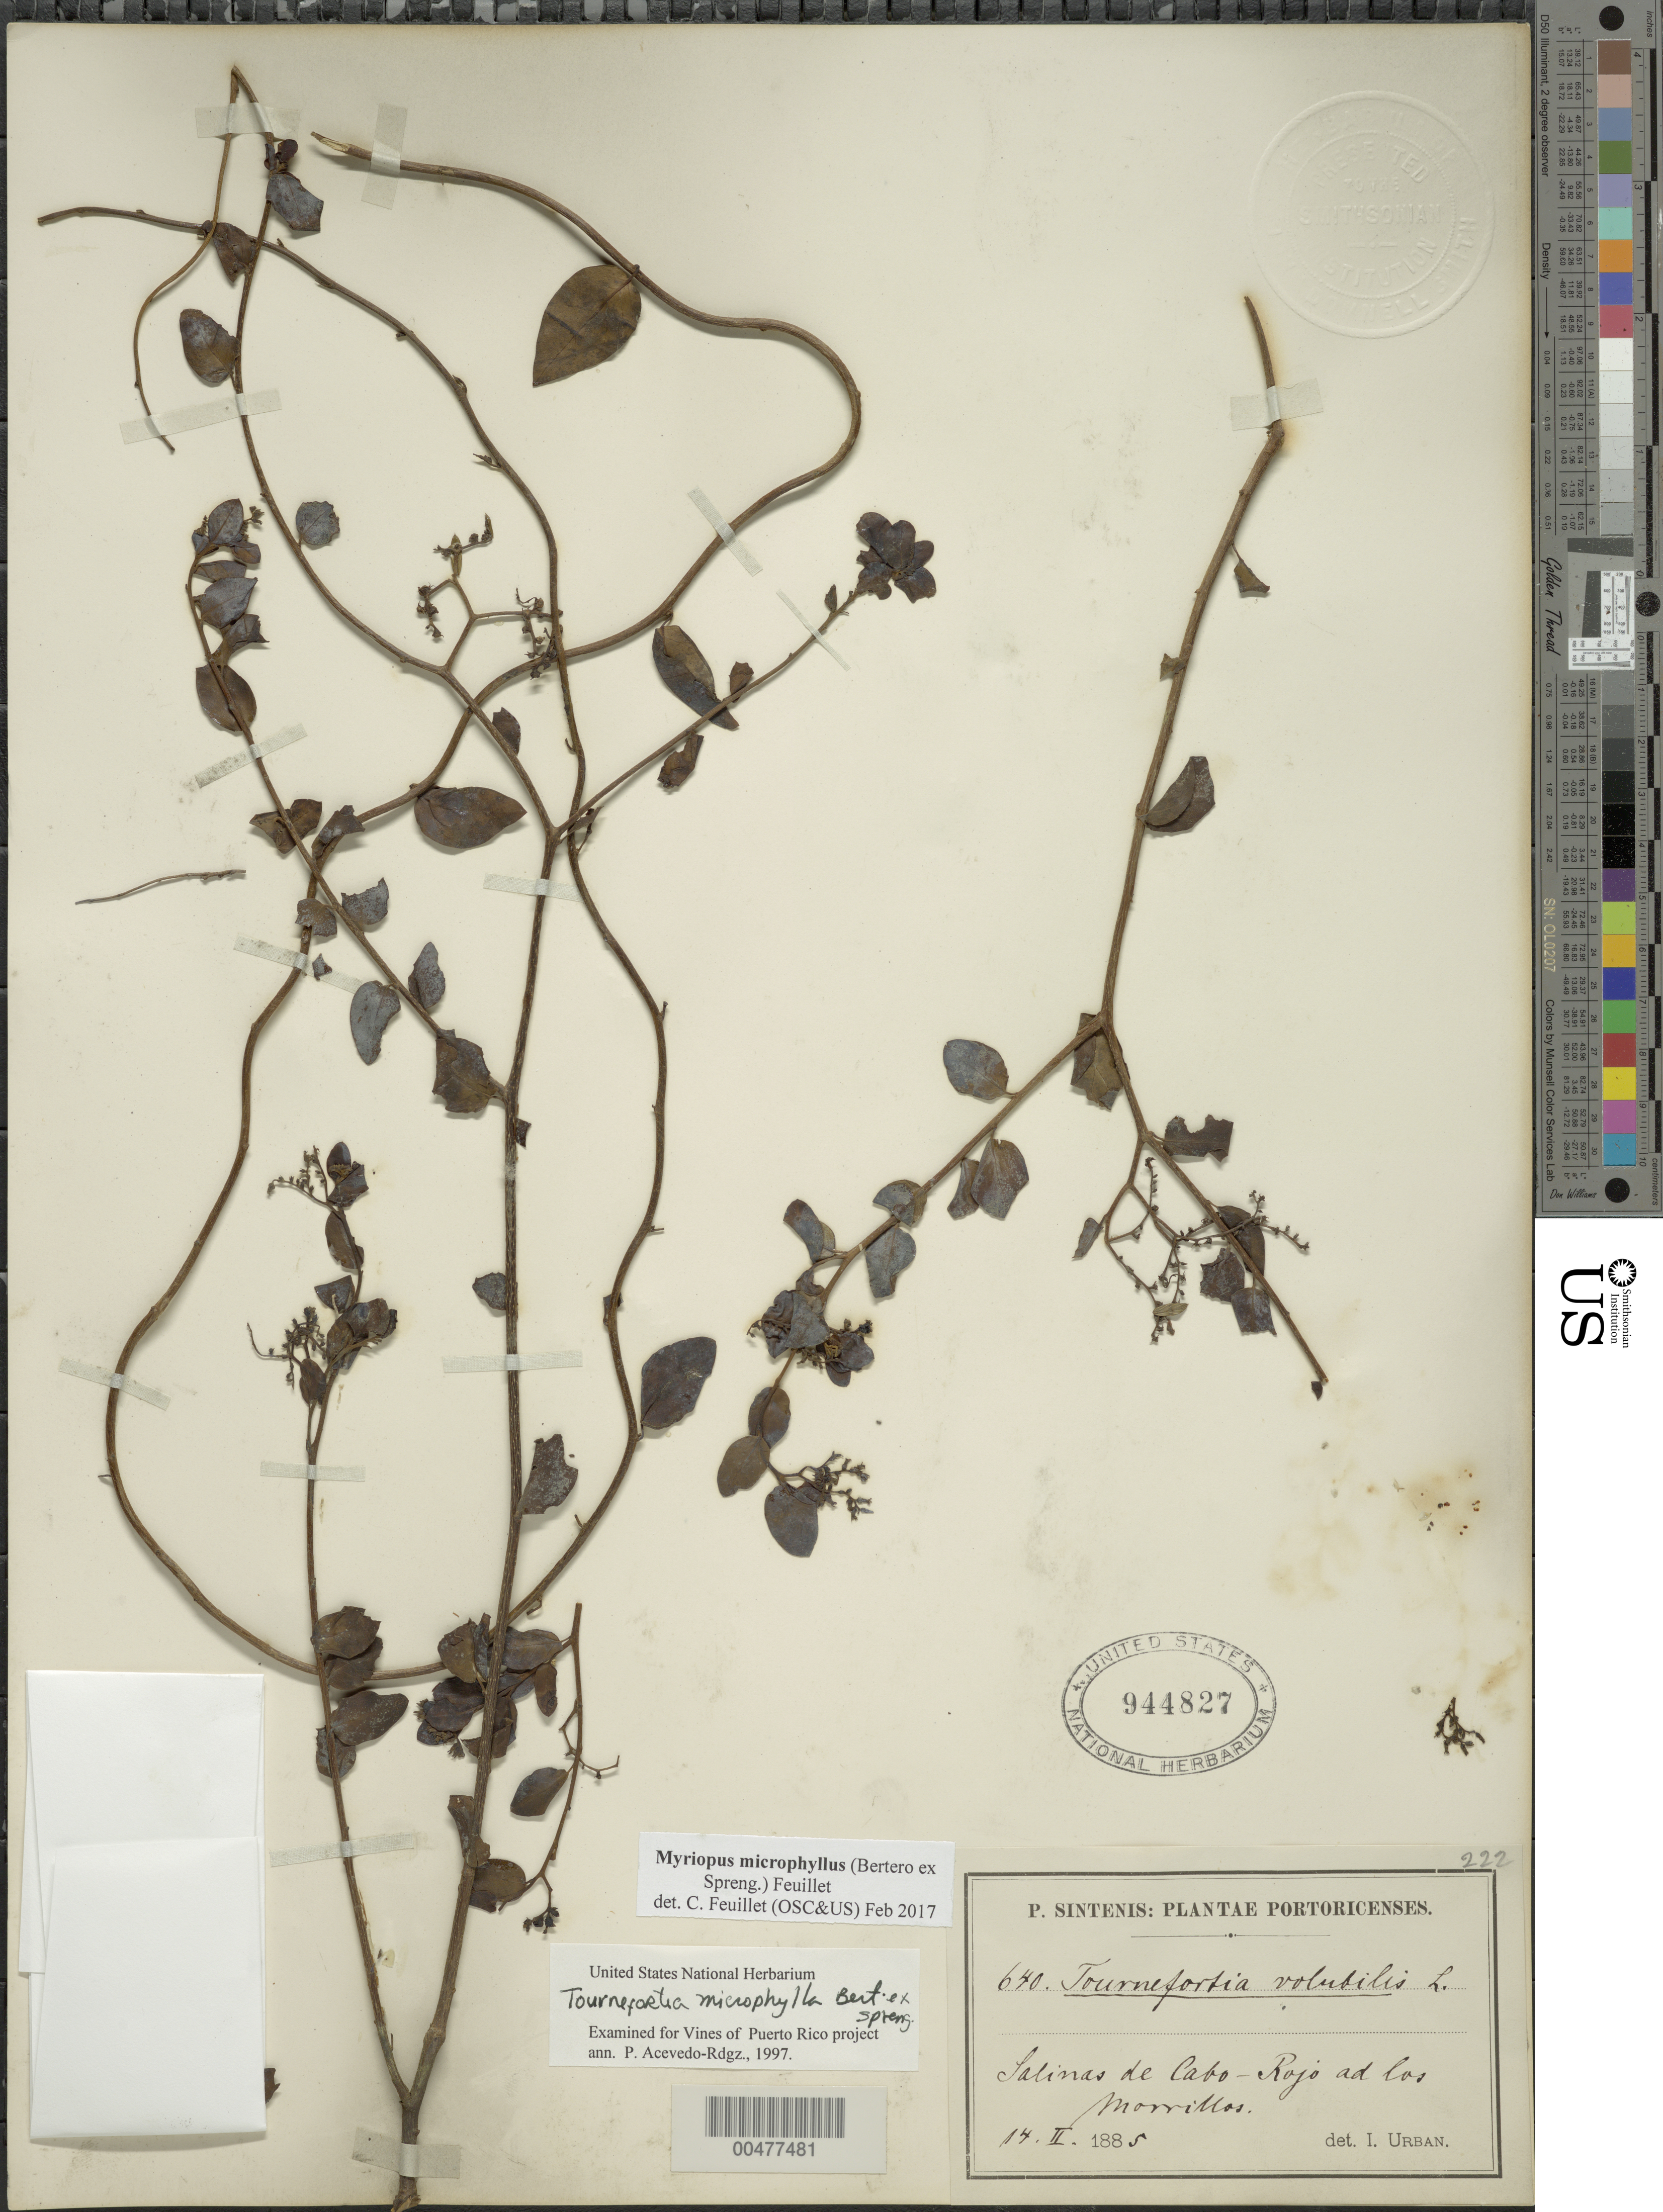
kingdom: Plantae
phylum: Tracheophyta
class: Magnoliopsida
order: Boraginales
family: Heliotropiaceae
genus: Myriopus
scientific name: Myriopus microphyllus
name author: (Bertero ex Spreng.) Feuillet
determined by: Feuillet, C.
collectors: P. Sintenis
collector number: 640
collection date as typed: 14 Feb 1885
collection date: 1885-02-14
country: Puerto Rico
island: Greater Antilles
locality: Salinas de Cabo-Rojo.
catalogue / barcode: US 944827